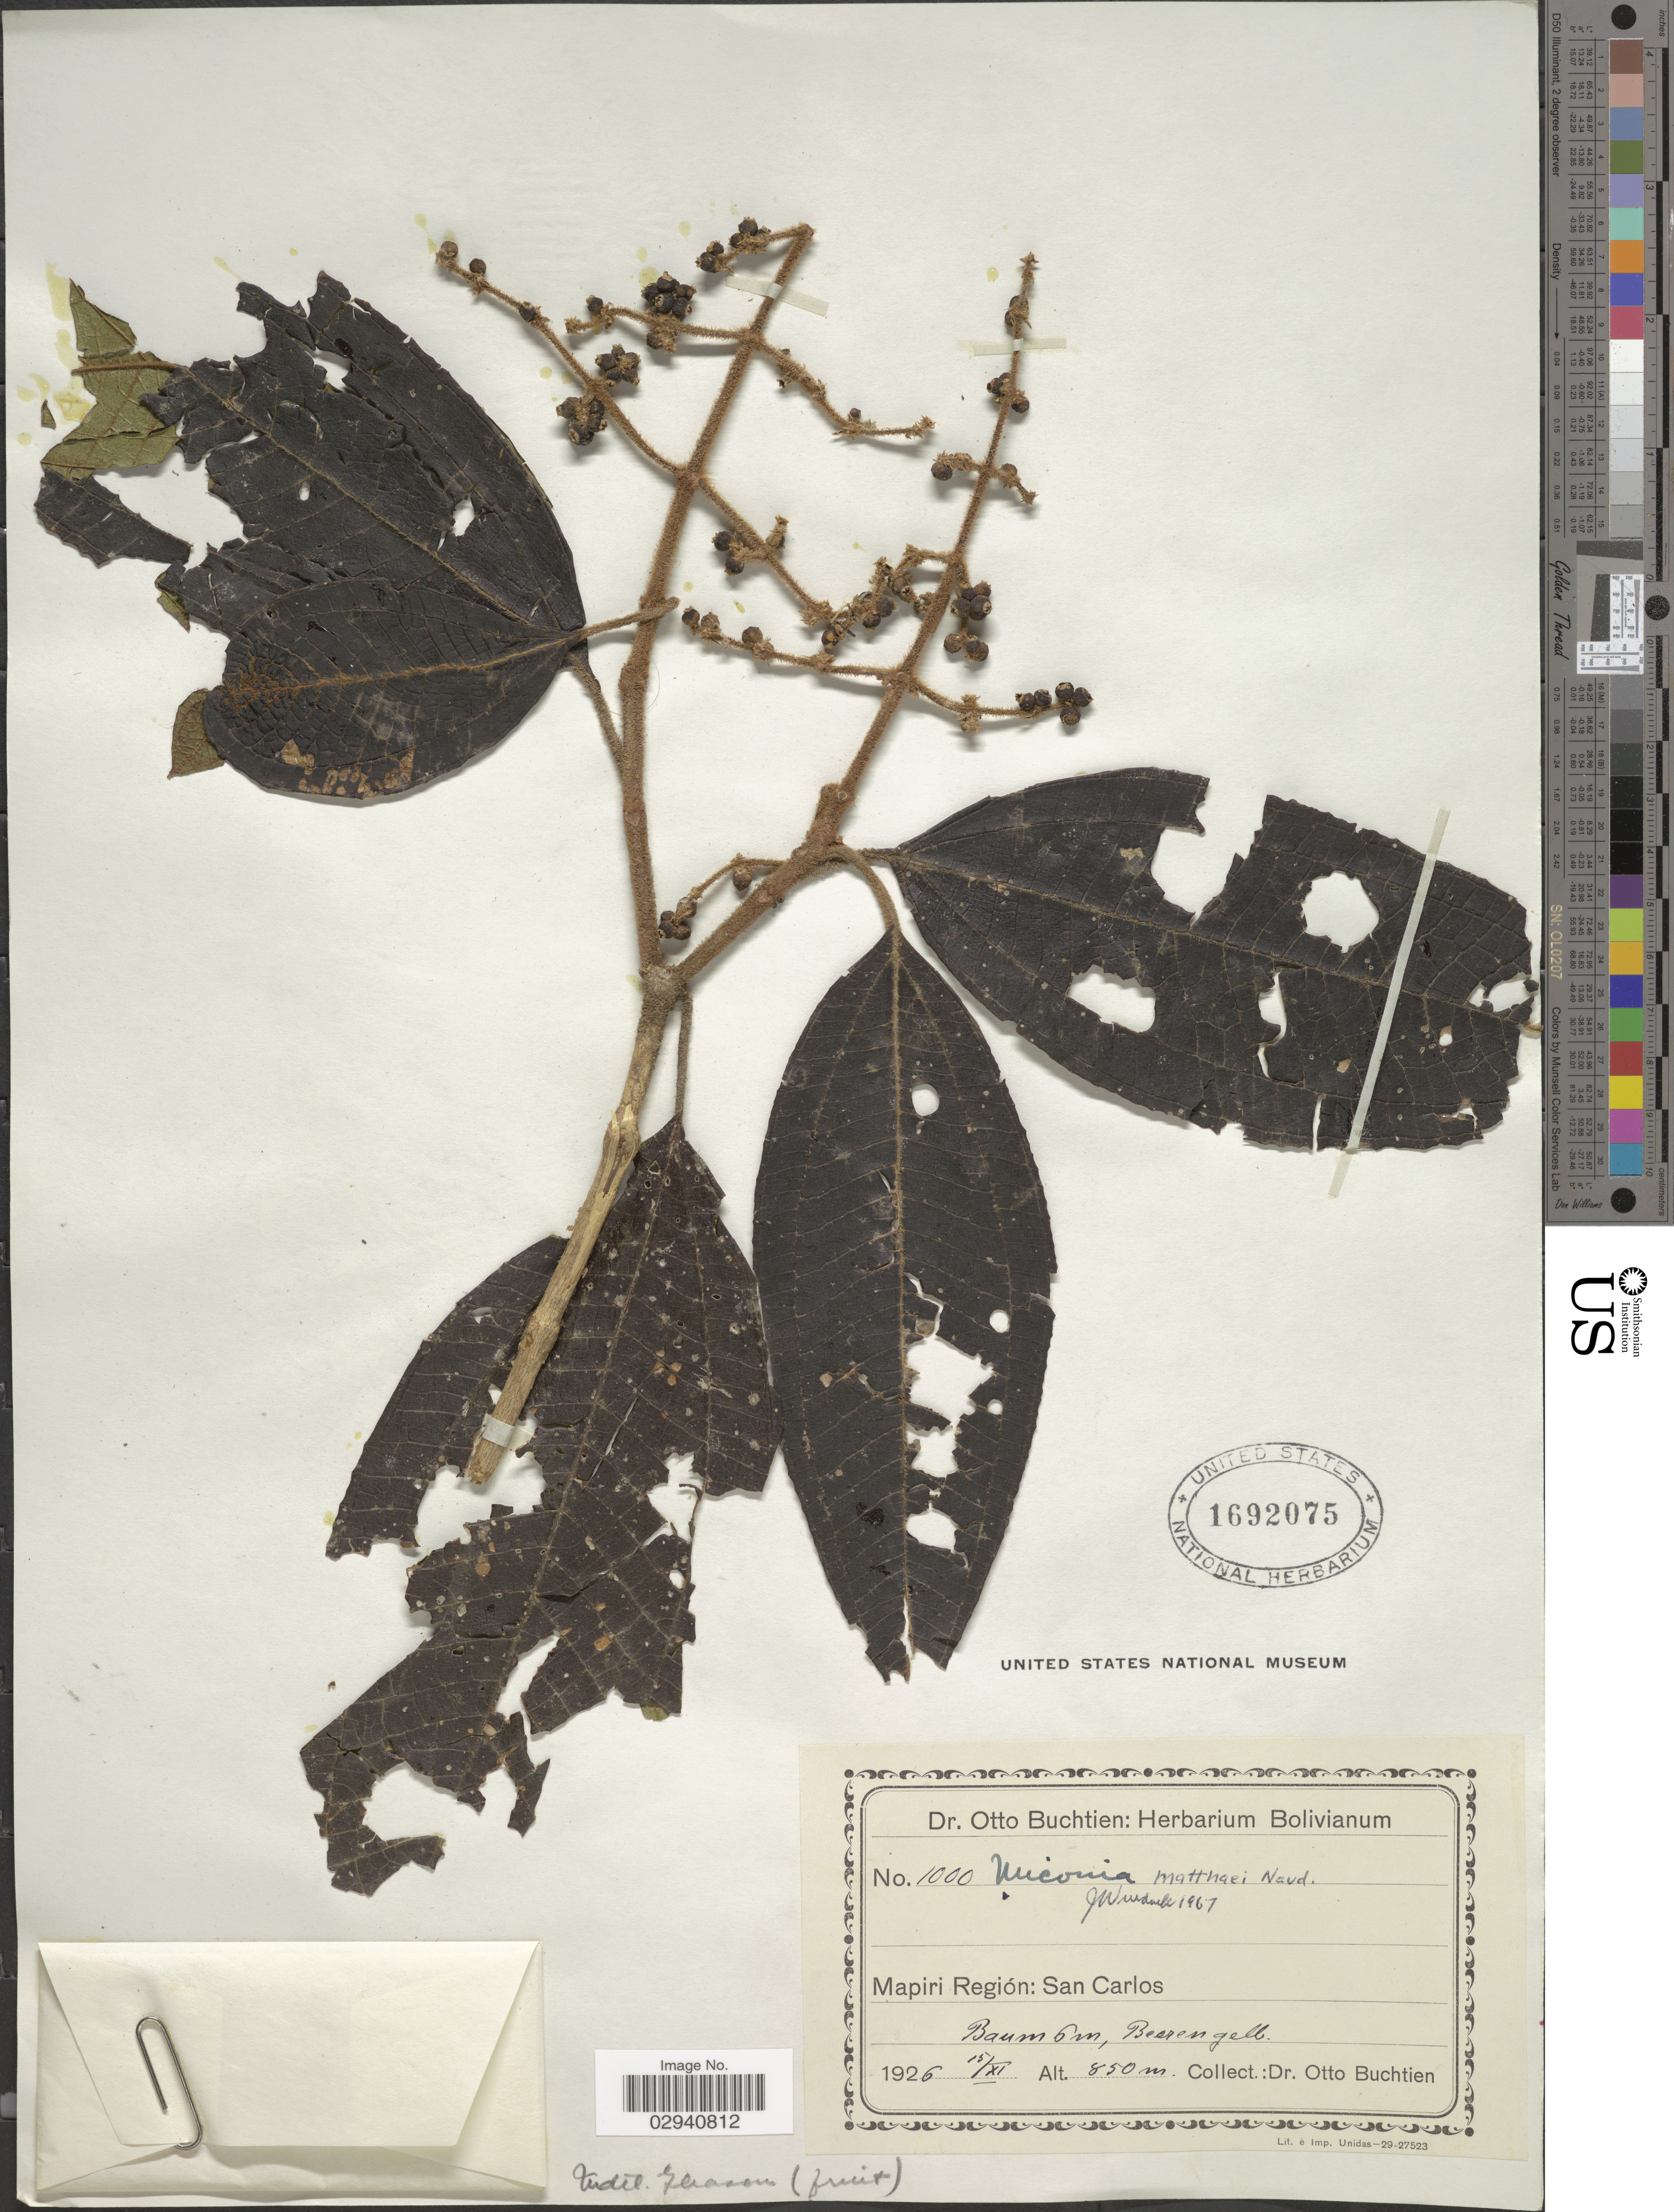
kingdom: Plantae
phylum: Tracheophyta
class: Magnoliopsida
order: Myrtales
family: Melastomataceae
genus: Miconia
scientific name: Miconia matthaei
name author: Naudin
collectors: O. Buchtien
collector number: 1000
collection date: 1926-11-15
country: Bolivia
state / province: La Paz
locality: Mapiri Región: San Carlos.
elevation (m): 850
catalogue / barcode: US 1692075